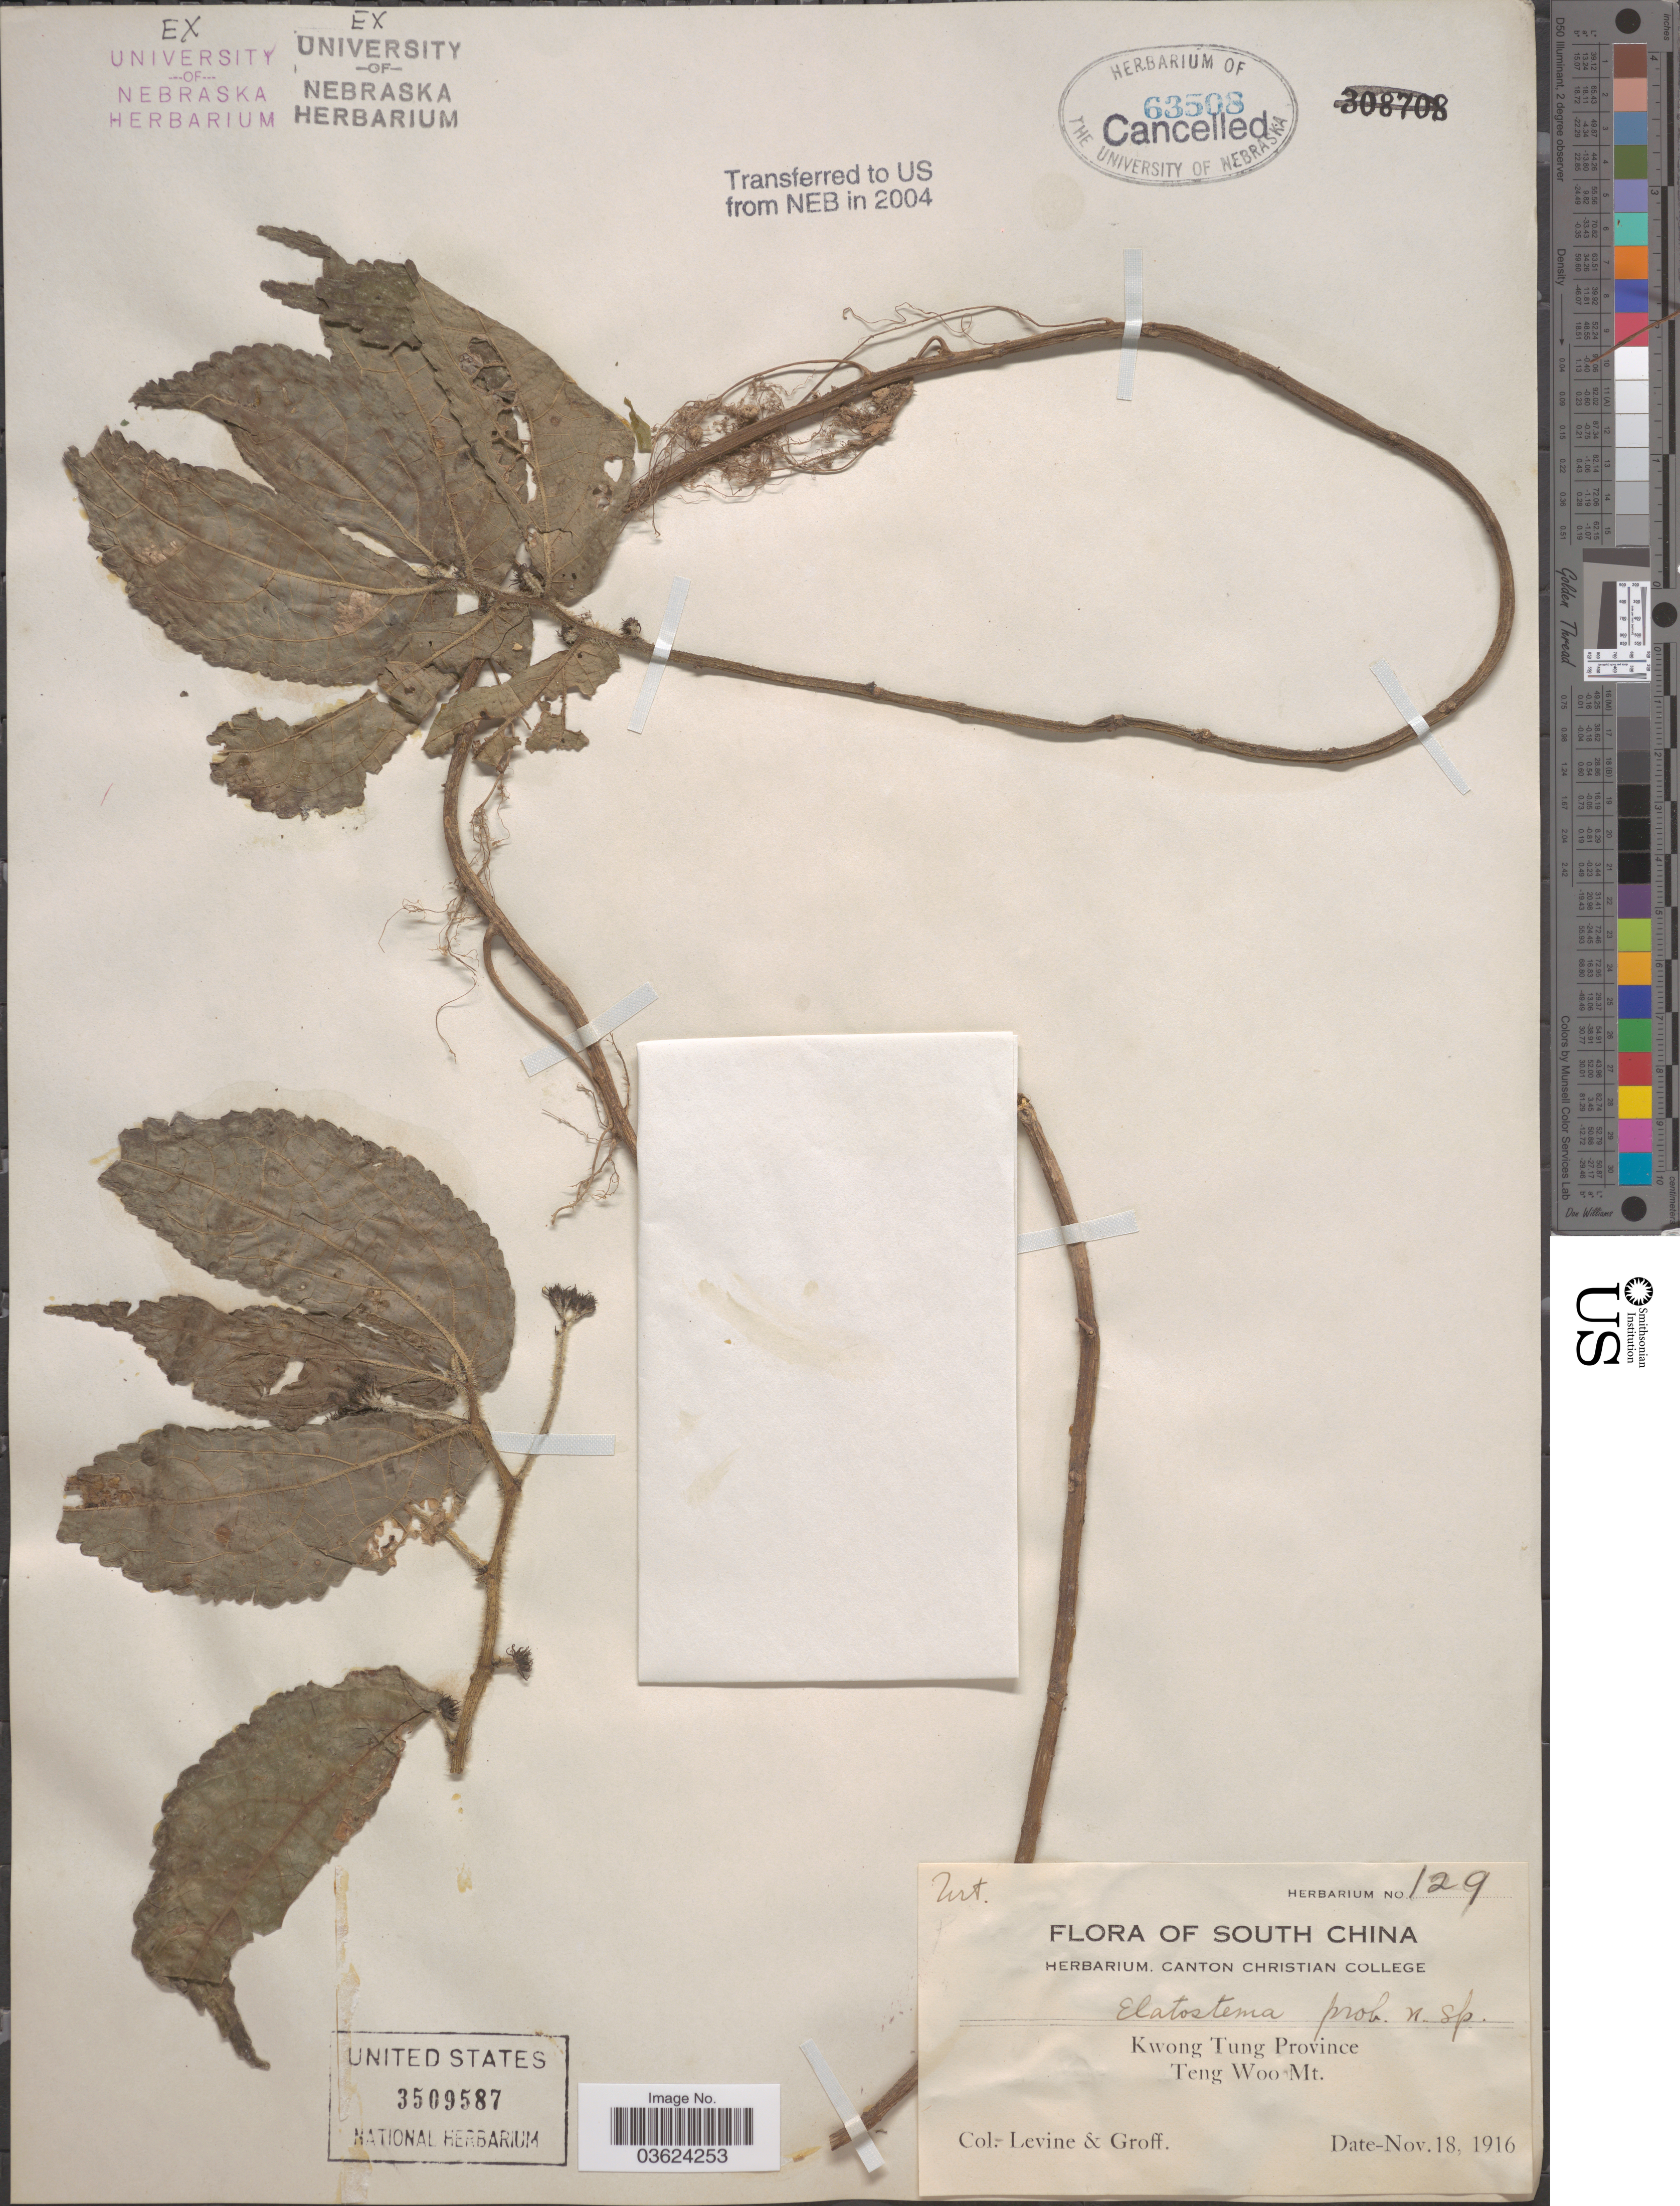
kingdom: Plantae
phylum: Tracheophyta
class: Magnoliopsida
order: Rosales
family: Urticaceae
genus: Elatostema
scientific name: Elatostema sp.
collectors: -. Levine & -- Groff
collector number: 129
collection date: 1916-11-18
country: China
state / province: Guangdong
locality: South China. Kwong Tung Province. Teng Woo Mt.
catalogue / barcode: US 3509587